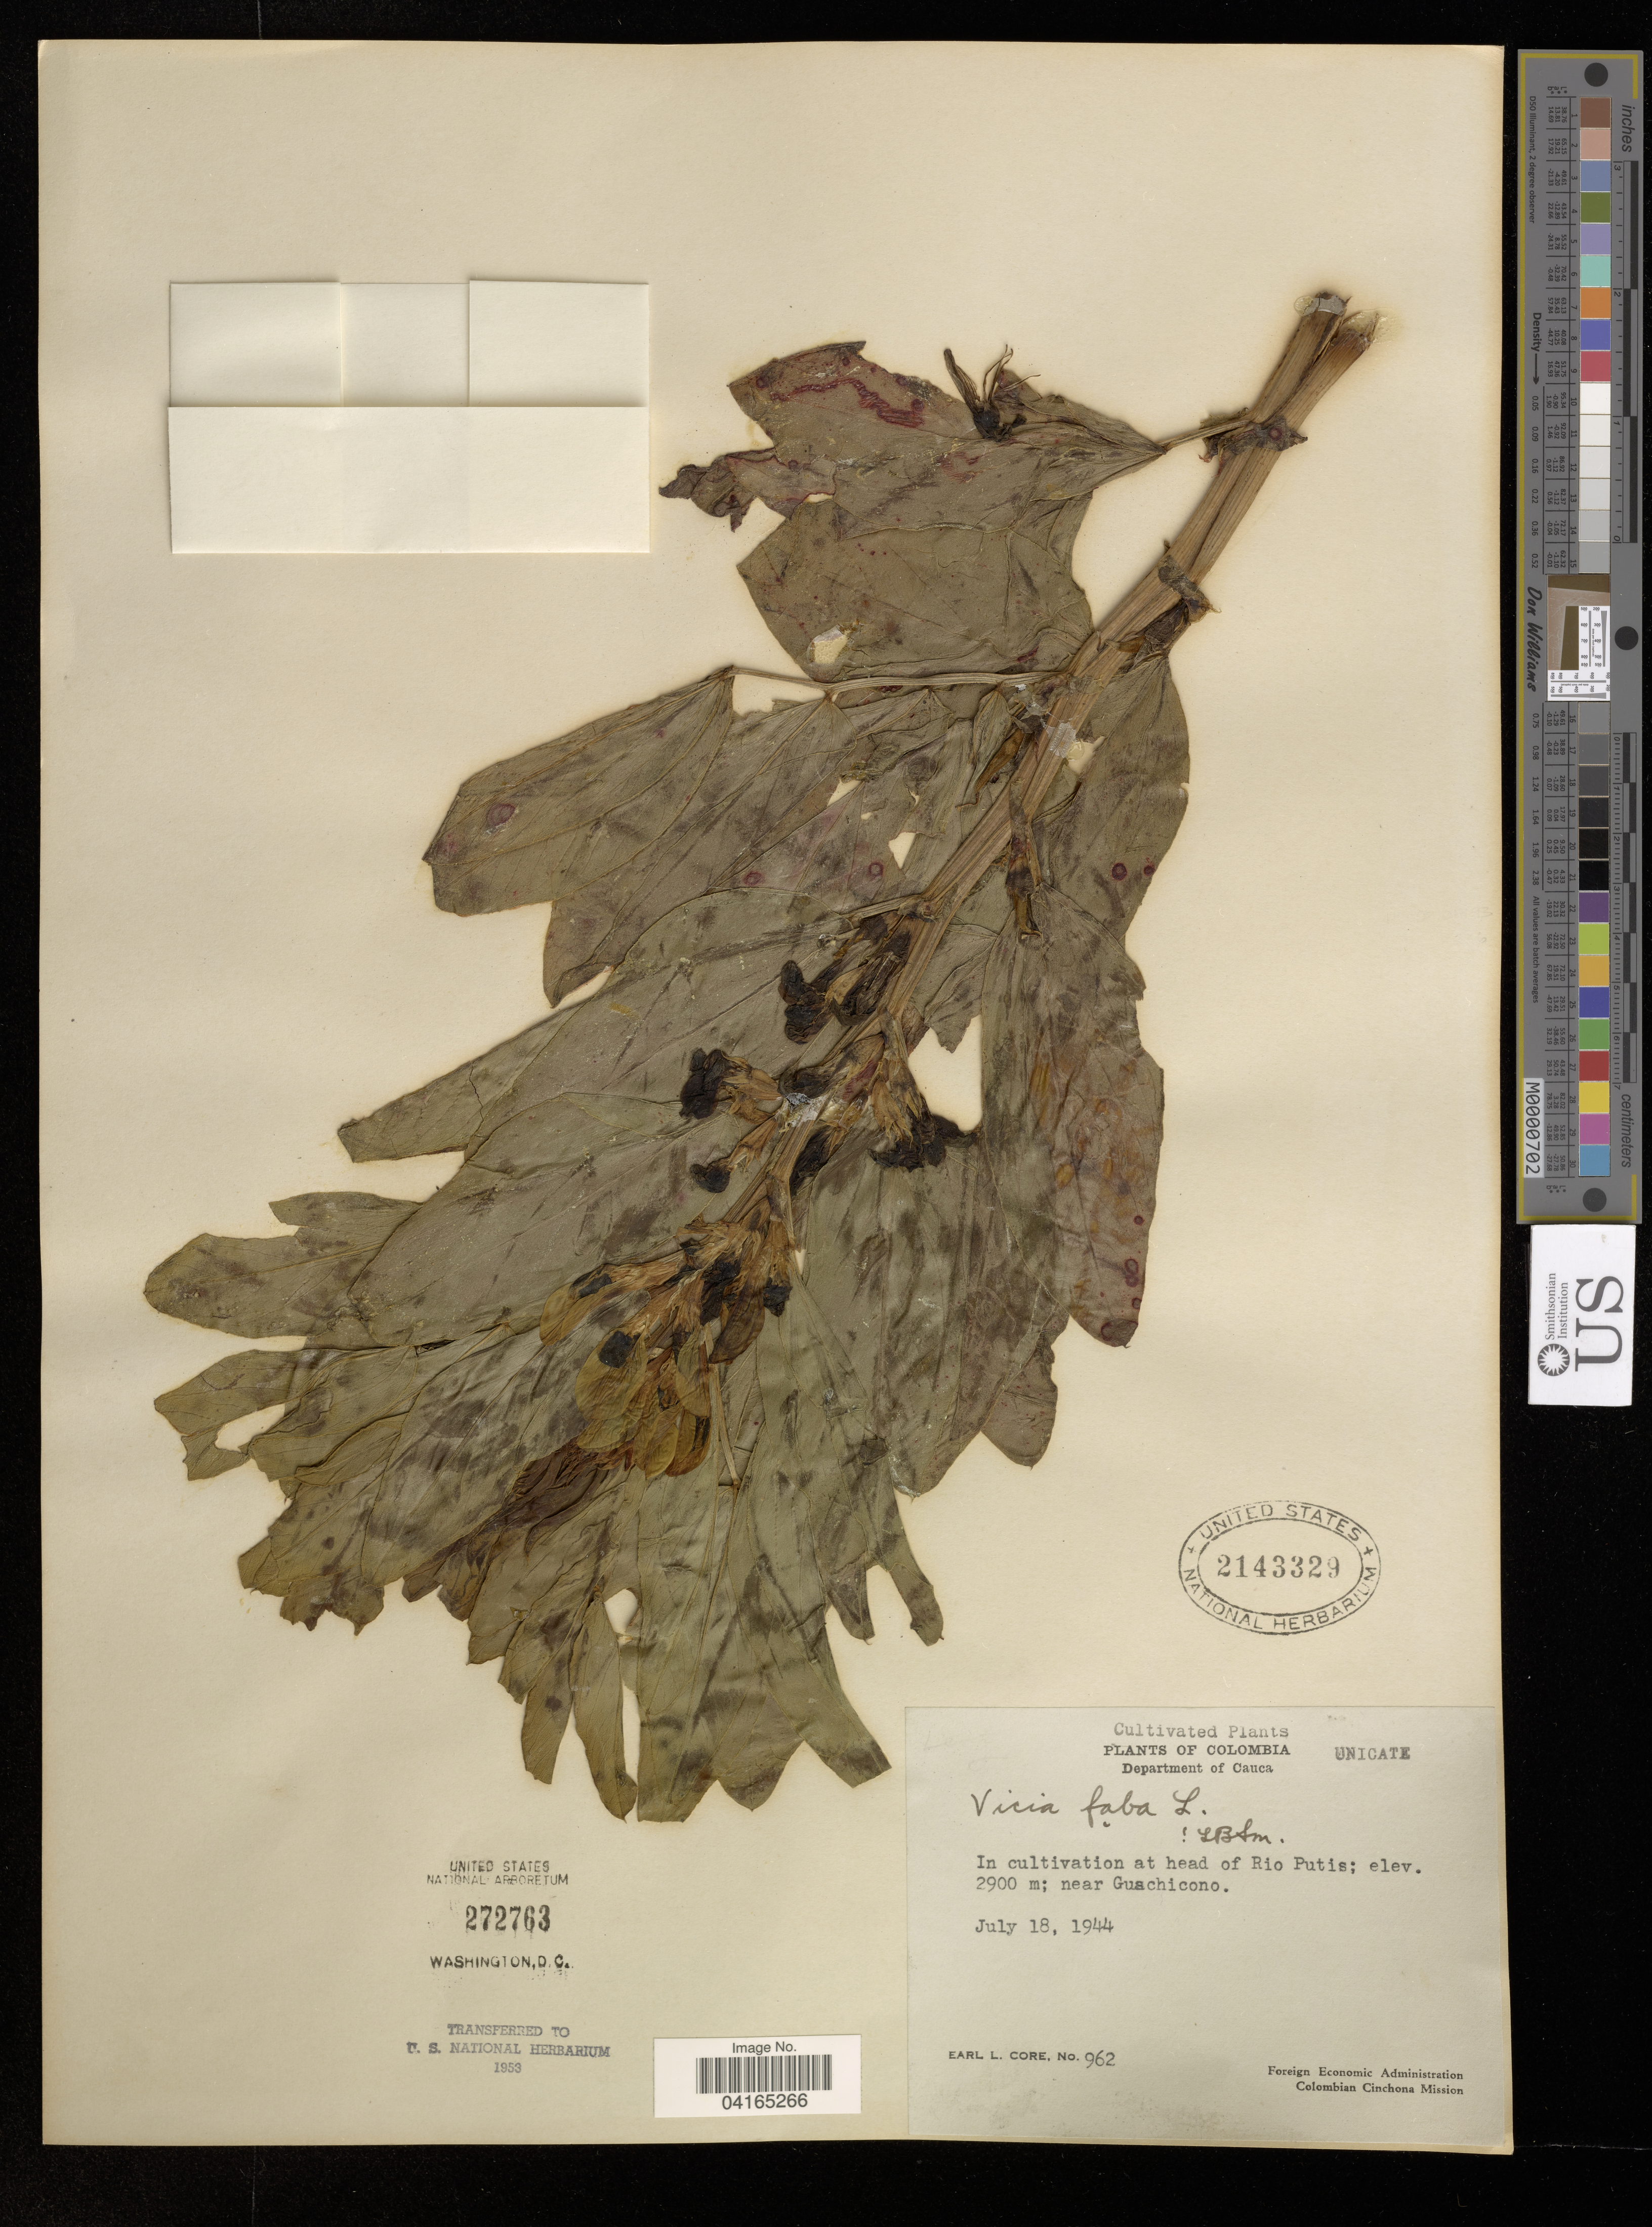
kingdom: Plantae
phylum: Tracheophyta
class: Magnoliopsida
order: Fabales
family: Fabaceae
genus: Vicia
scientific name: Vicia faba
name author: L.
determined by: Hechenleitner, Paulina, RBG Edinburgh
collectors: E. L. Core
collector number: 962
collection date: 1944-07-18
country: Colombia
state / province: Cauca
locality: Department of Cauca. At head of Rio Putis. Near Guschicono.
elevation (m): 2900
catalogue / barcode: US 272763